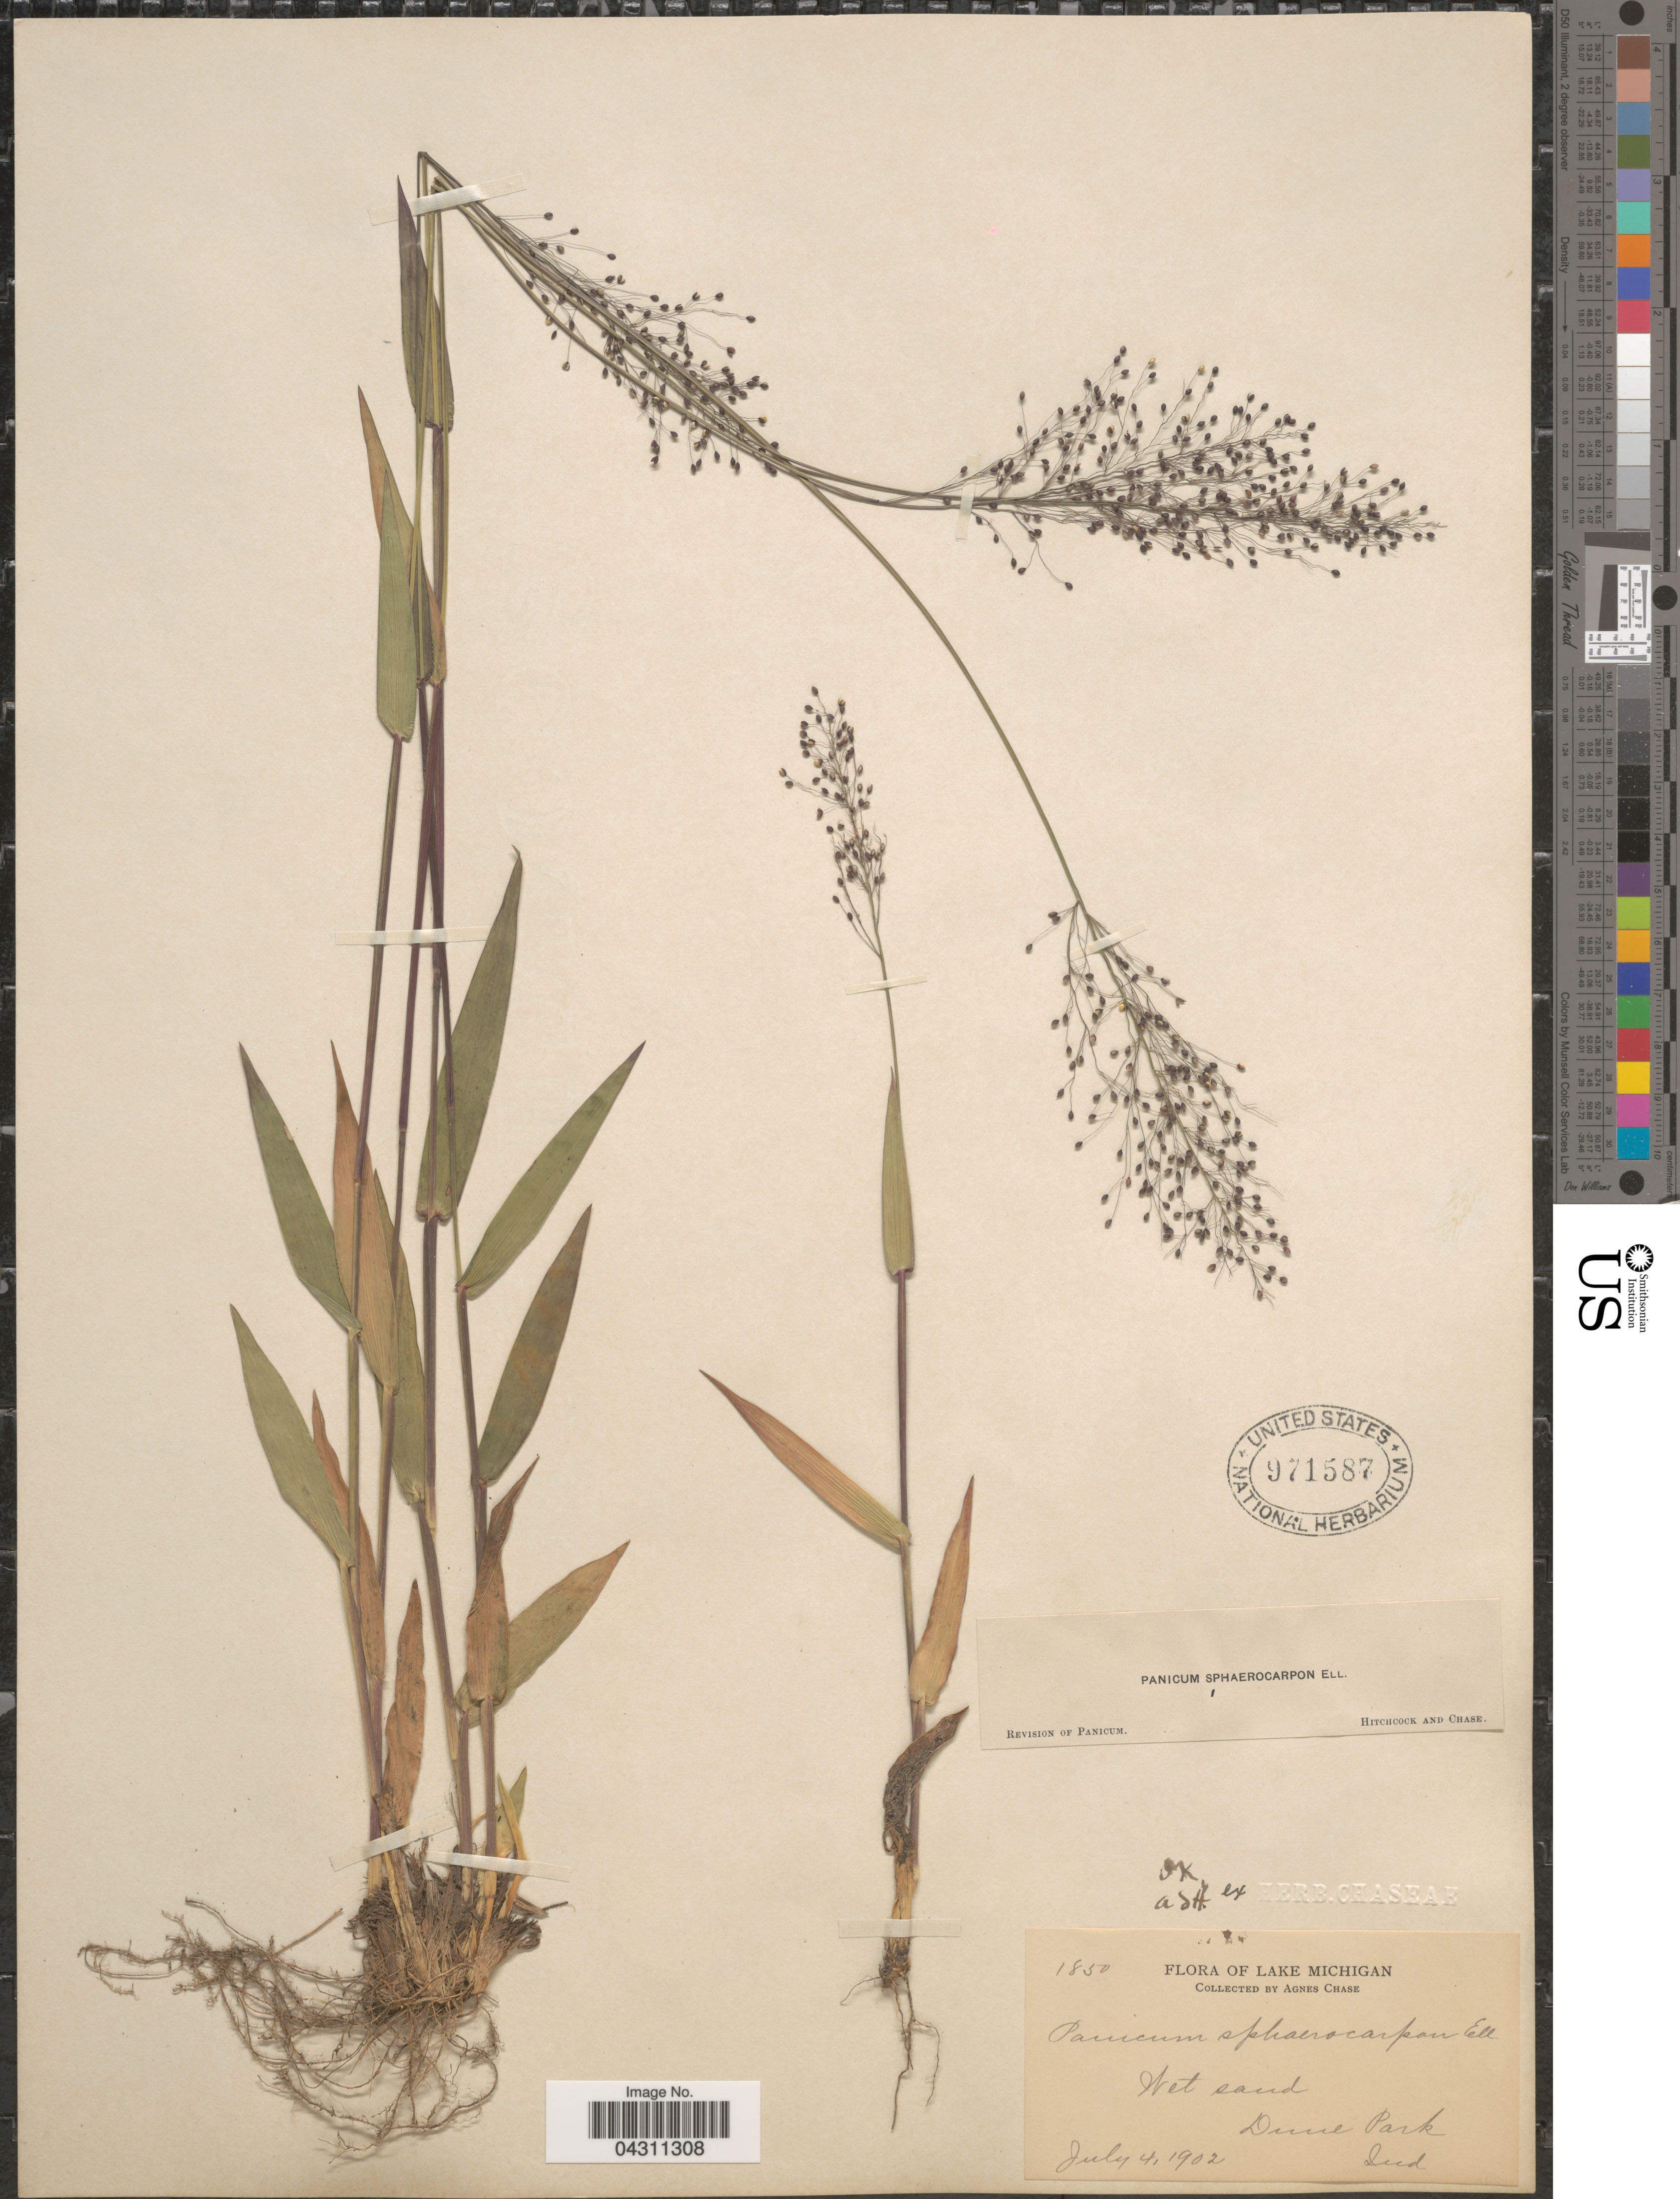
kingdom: Plantae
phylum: Tracheophyta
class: Liliopsida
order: Poales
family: Poaceae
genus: Dichanthelium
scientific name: Dichanthelium sphaerocarpon var. sphaerocarpon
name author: (Elliott) Gould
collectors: A. Chase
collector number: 1850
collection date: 1902-07-04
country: United States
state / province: Indiana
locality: Lake Michigan. Dune Park.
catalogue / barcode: US 971587